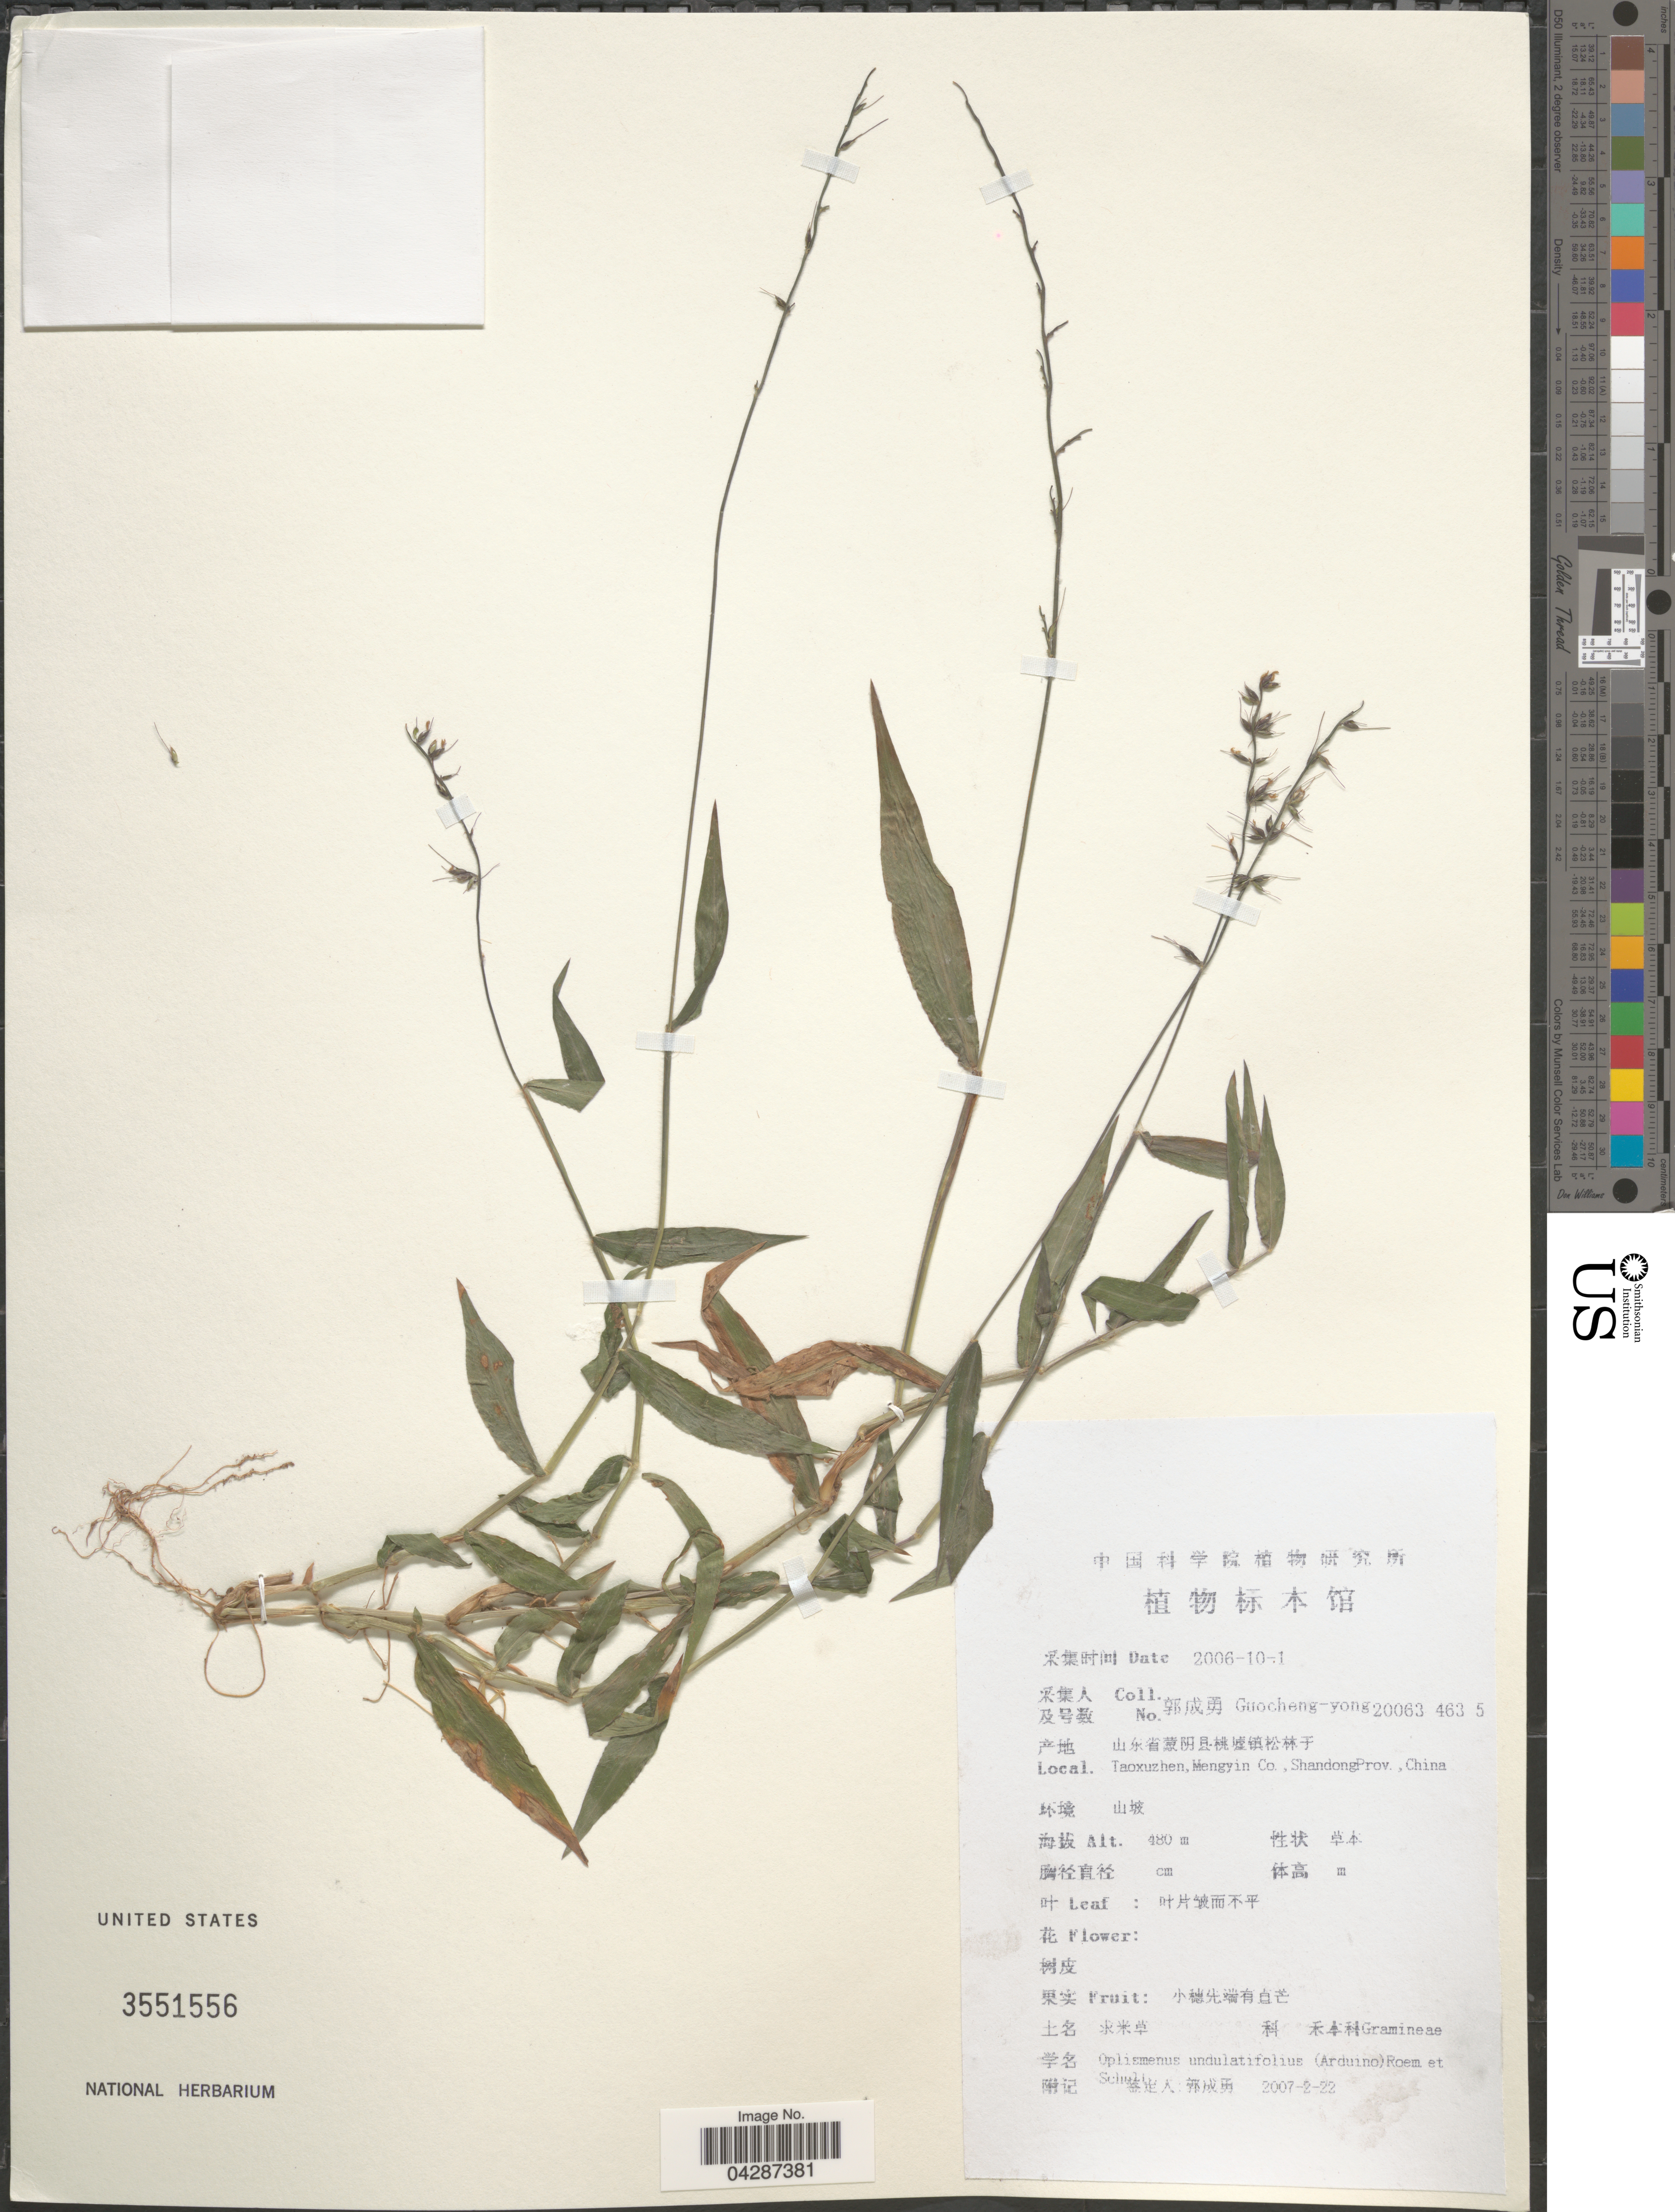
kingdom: Plantae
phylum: Tracheophyta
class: Liliopsida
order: Poales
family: Poaceae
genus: Oplismenus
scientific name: Oplismenus undulatifolius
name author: (Ard.) P. Beauv.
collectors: Guo cheng-yong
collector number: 200634635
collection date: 2006-10-01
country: China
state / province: Shandong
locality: X. Taoxuzhen, Mengyin Co.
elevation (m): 480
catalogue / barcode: US 3551556